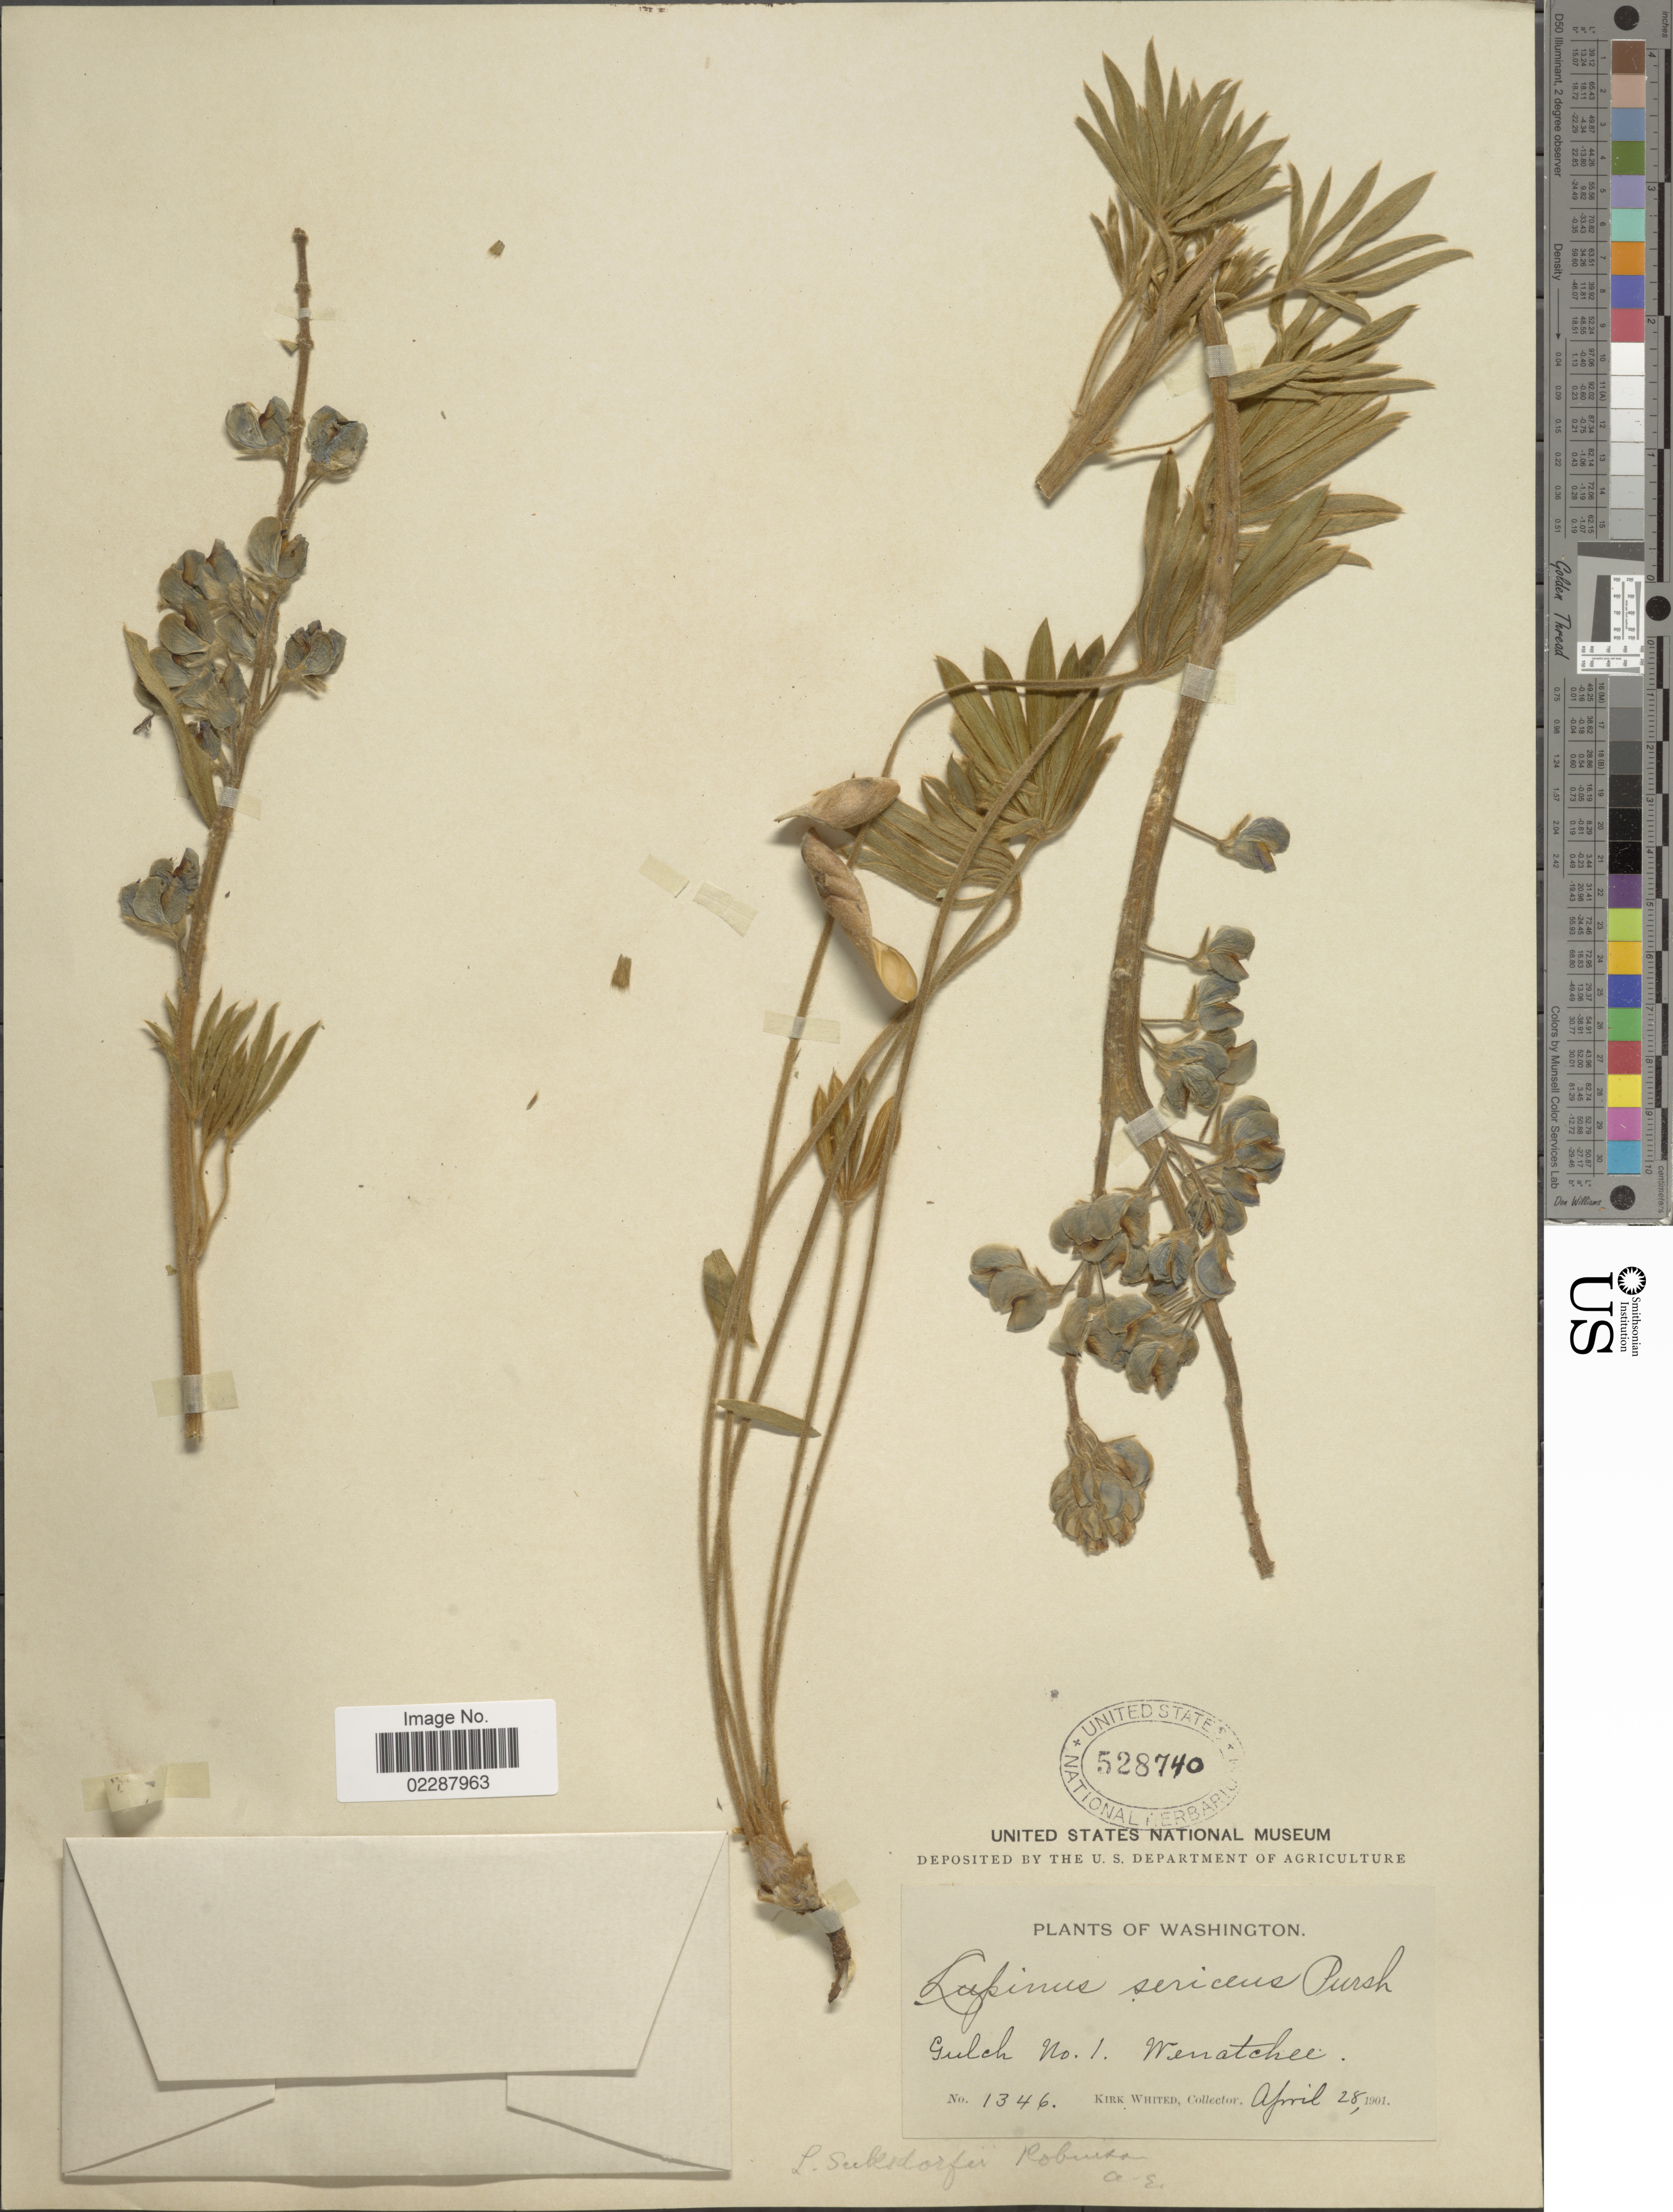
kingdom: Plantae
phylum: Tracheophyta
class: Magnoliopsida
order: Fabales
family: Fabaceae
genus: Lupinus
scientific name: Lupinus prunophilus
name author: M.E. Jones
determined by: Strong, Mark T., (BOT), Smithsonian Institution - National Museum of Natural History (UNITED STATES)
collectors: K. Whited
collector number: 1346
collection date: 1901-04-28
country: United States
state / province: Washington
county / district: Chelan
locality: Gulch no. 1 Wenatchee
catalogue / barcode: US 528740